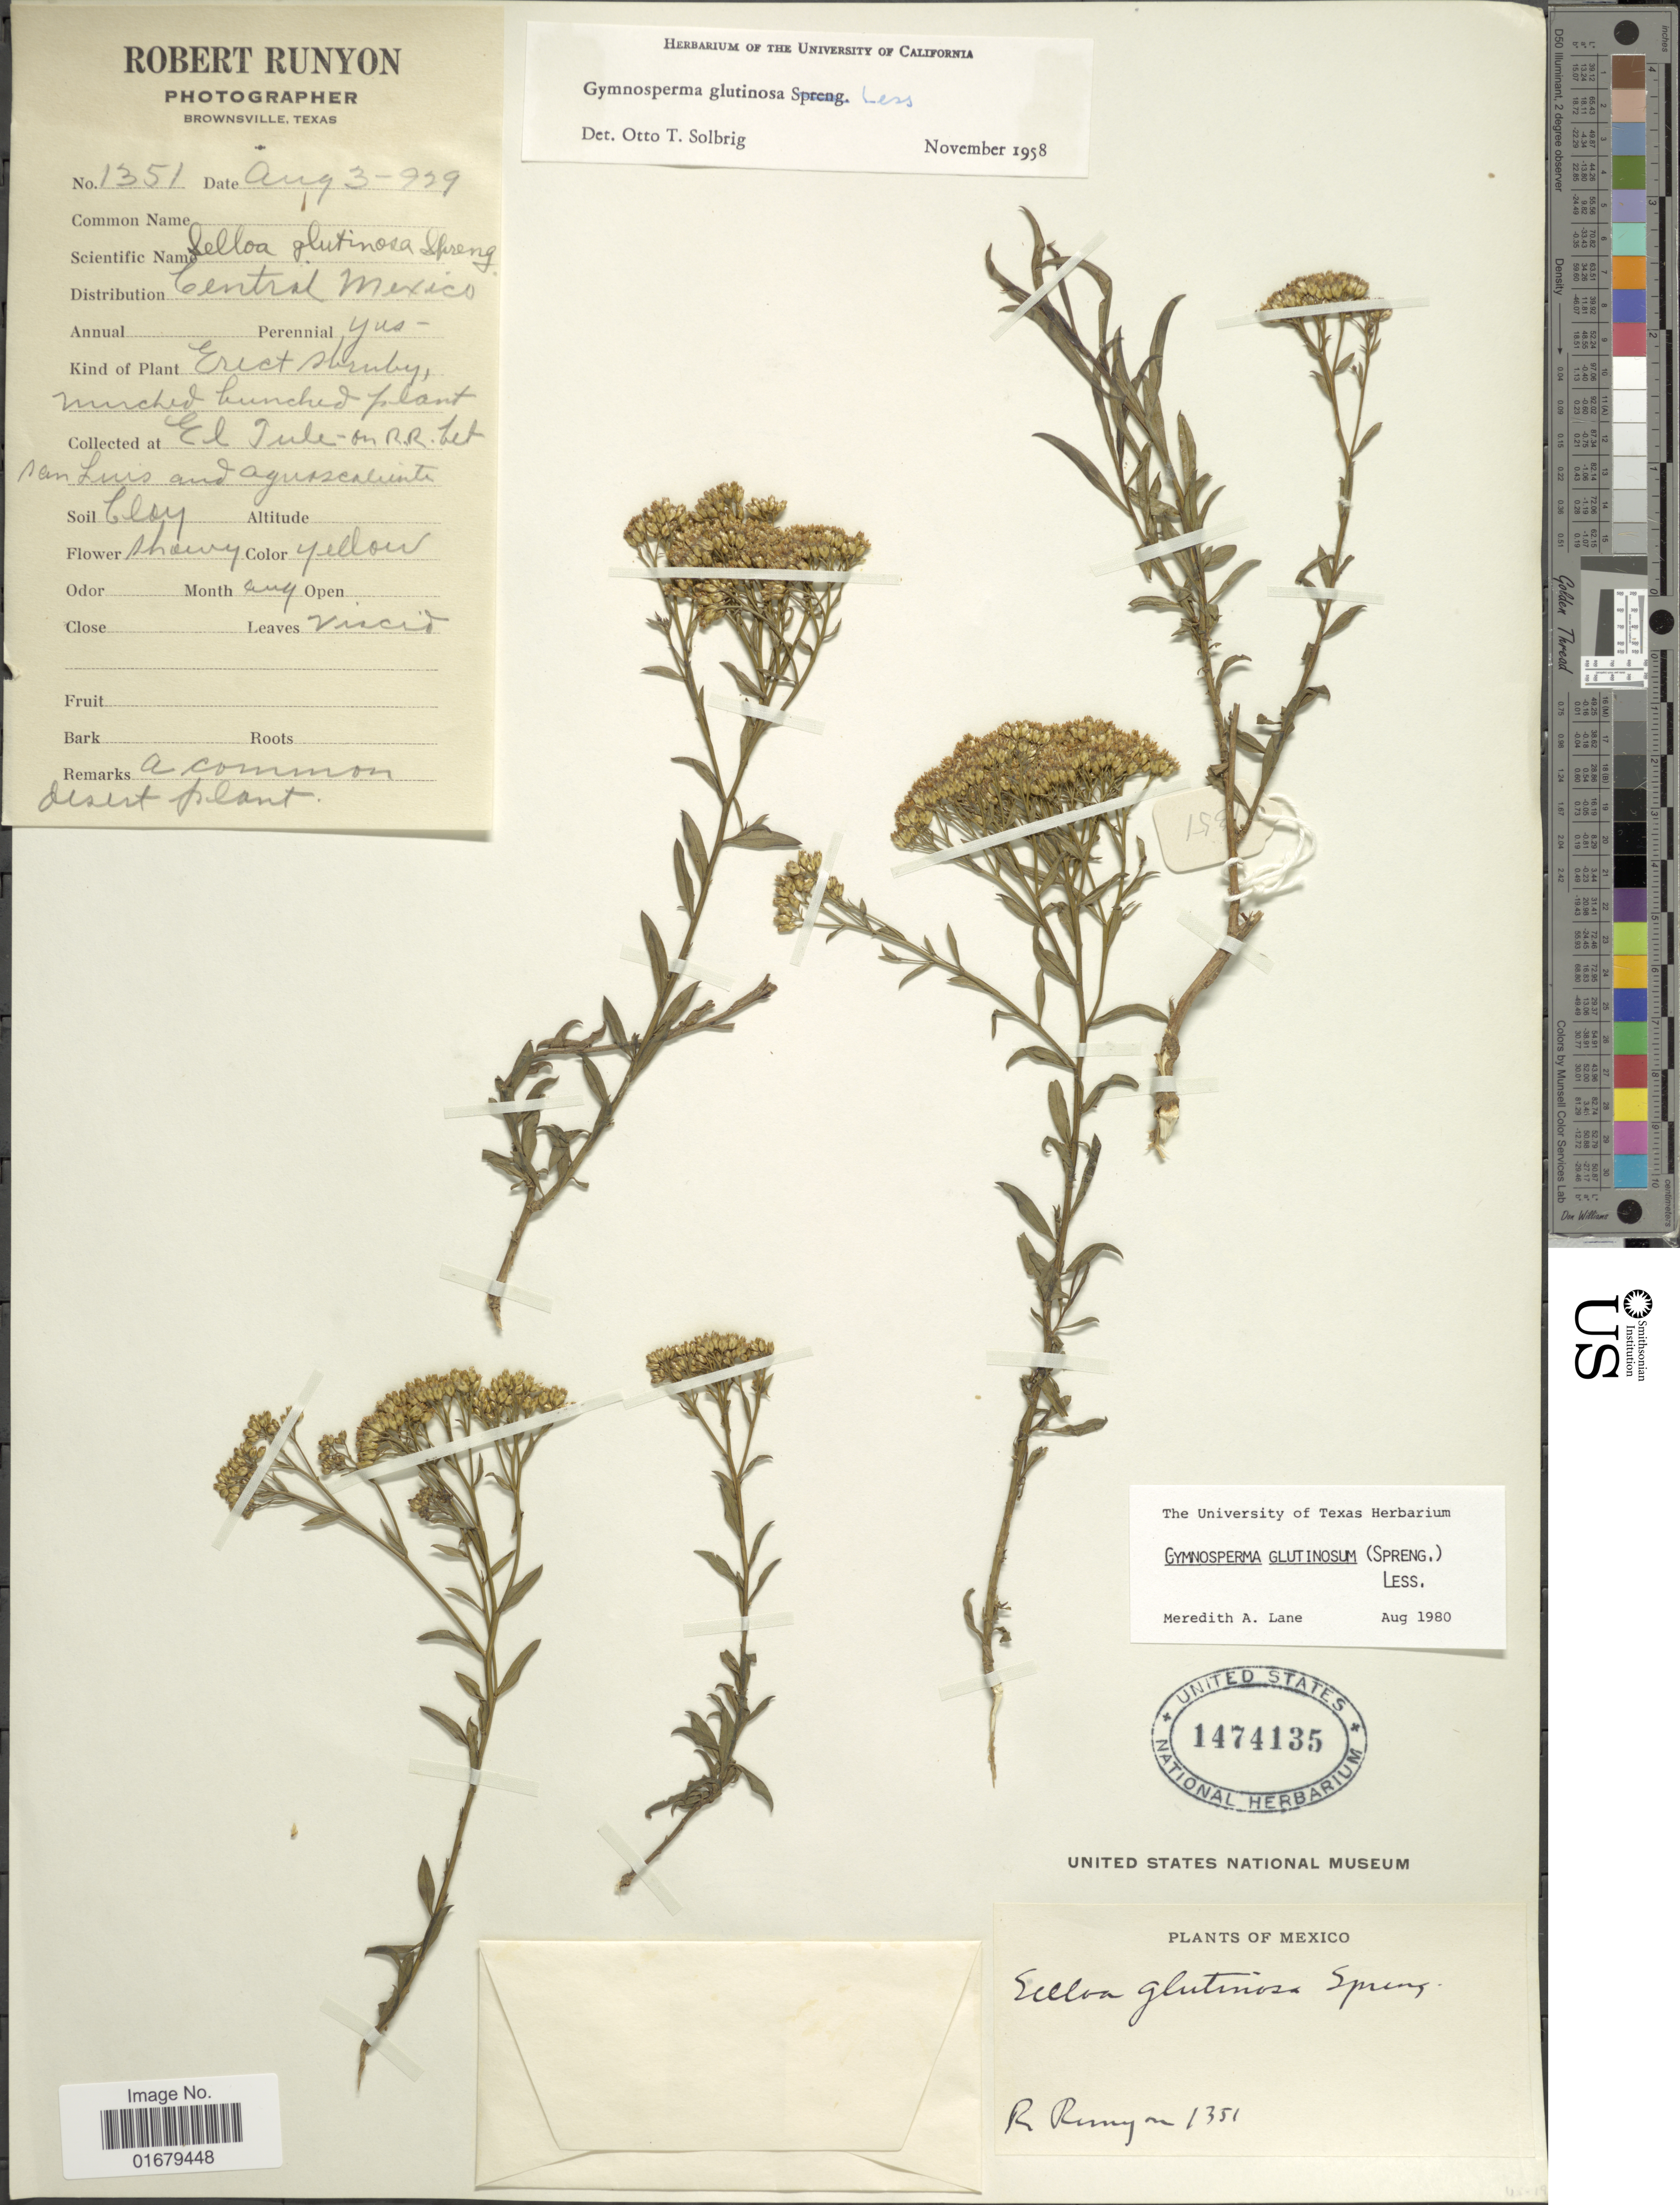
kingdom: Plantae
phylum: Tracheophyta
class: Magnoliopsida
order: Asterales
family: Asteraceae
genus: Gymnosperma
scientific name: Gymnosperma glutinosum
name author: (Spreng.) Less.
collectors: R. Runyon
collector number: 1351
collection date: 1929-08-03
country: Mexico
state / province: Aguascalientes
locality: El Jule - on R. R. bet. San Luis and Aguascaliente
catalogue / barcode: US 1474135